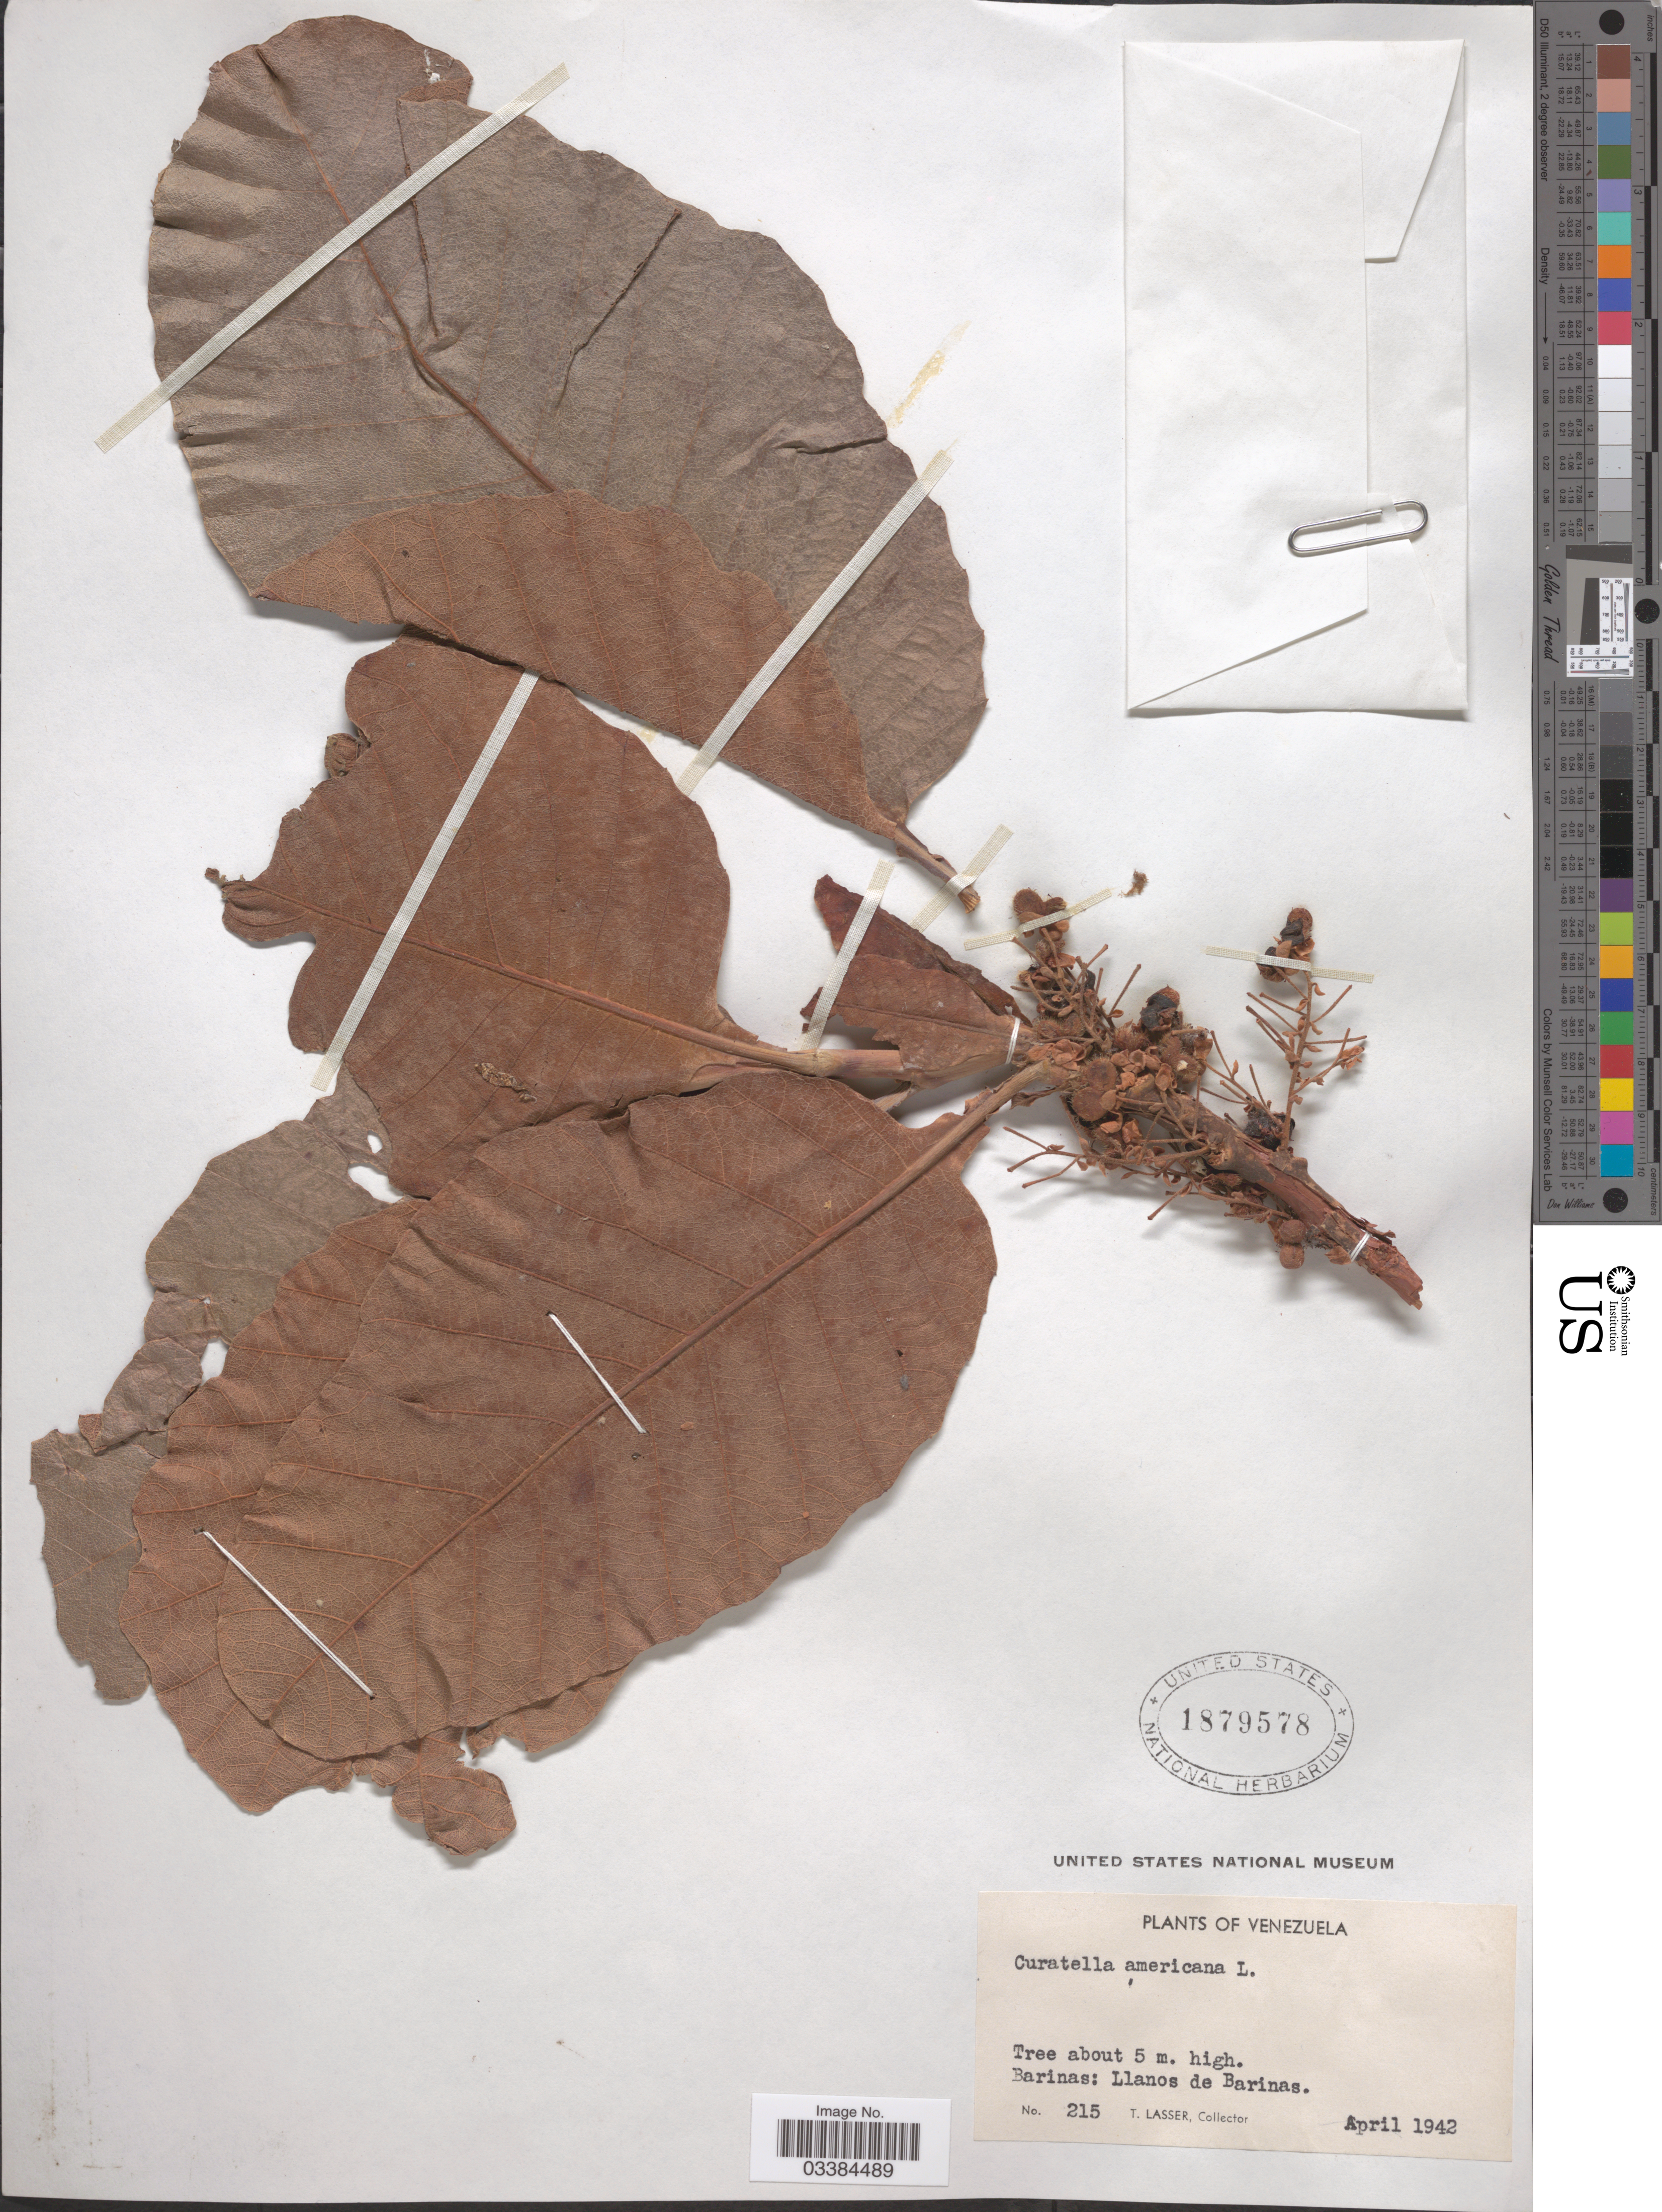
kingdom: Plantae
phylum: Tracheophyta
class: Magnoliopsida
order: Dilleniales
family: Dilleniaceae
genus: Curatella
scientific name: Curatella americana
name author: L.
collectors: T. Lasser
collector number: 215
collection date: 1942-04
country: Venezuela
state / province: Barinas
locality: Llanos de Barinas.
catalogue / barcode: US 1879578